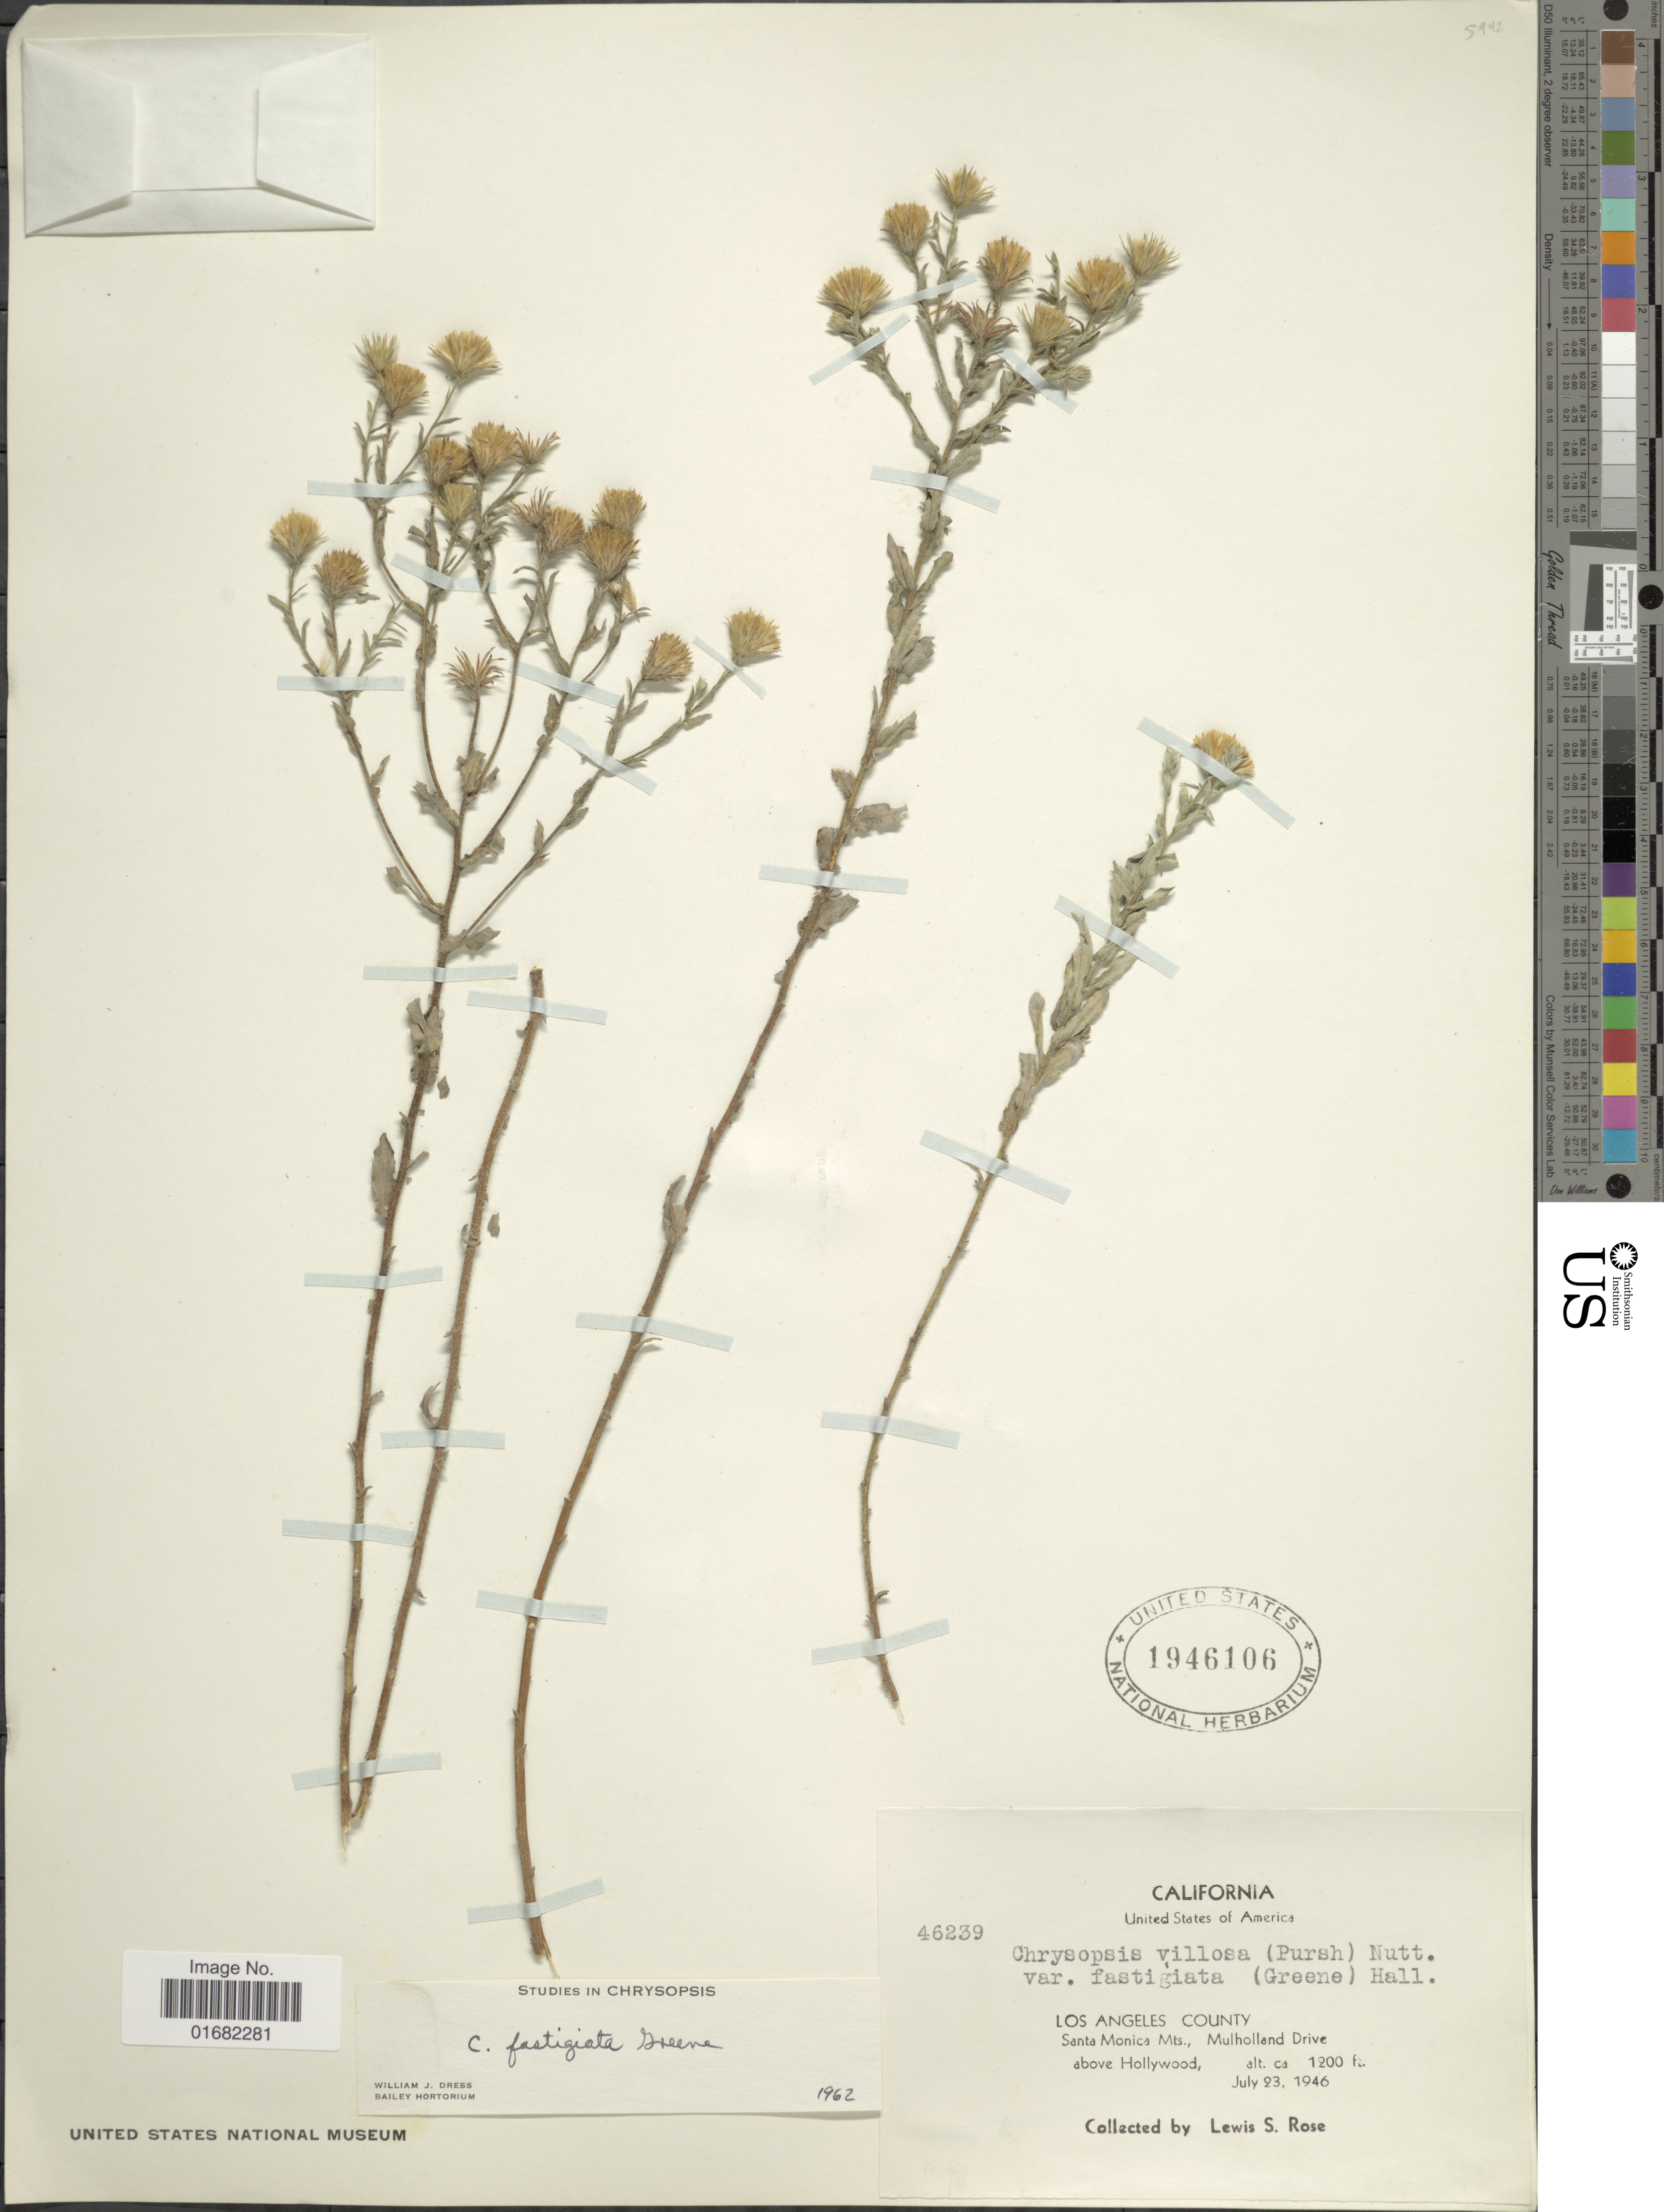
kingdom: Plantae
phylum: Tracheophyta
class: Magnoliopsida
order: Asterales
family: Asteraceae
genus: Heterotheca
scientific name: Heterotheca fastigiata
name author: (Greene) V.L. Harms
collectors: L. S. Rose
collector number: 46239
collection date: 1946-07-23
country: United States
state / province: California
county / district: Los Angeles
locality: Los Angeles County. Santa Monica Mts., Mulholland Drive above Hollywood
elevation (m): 366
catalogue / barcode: US 1946106